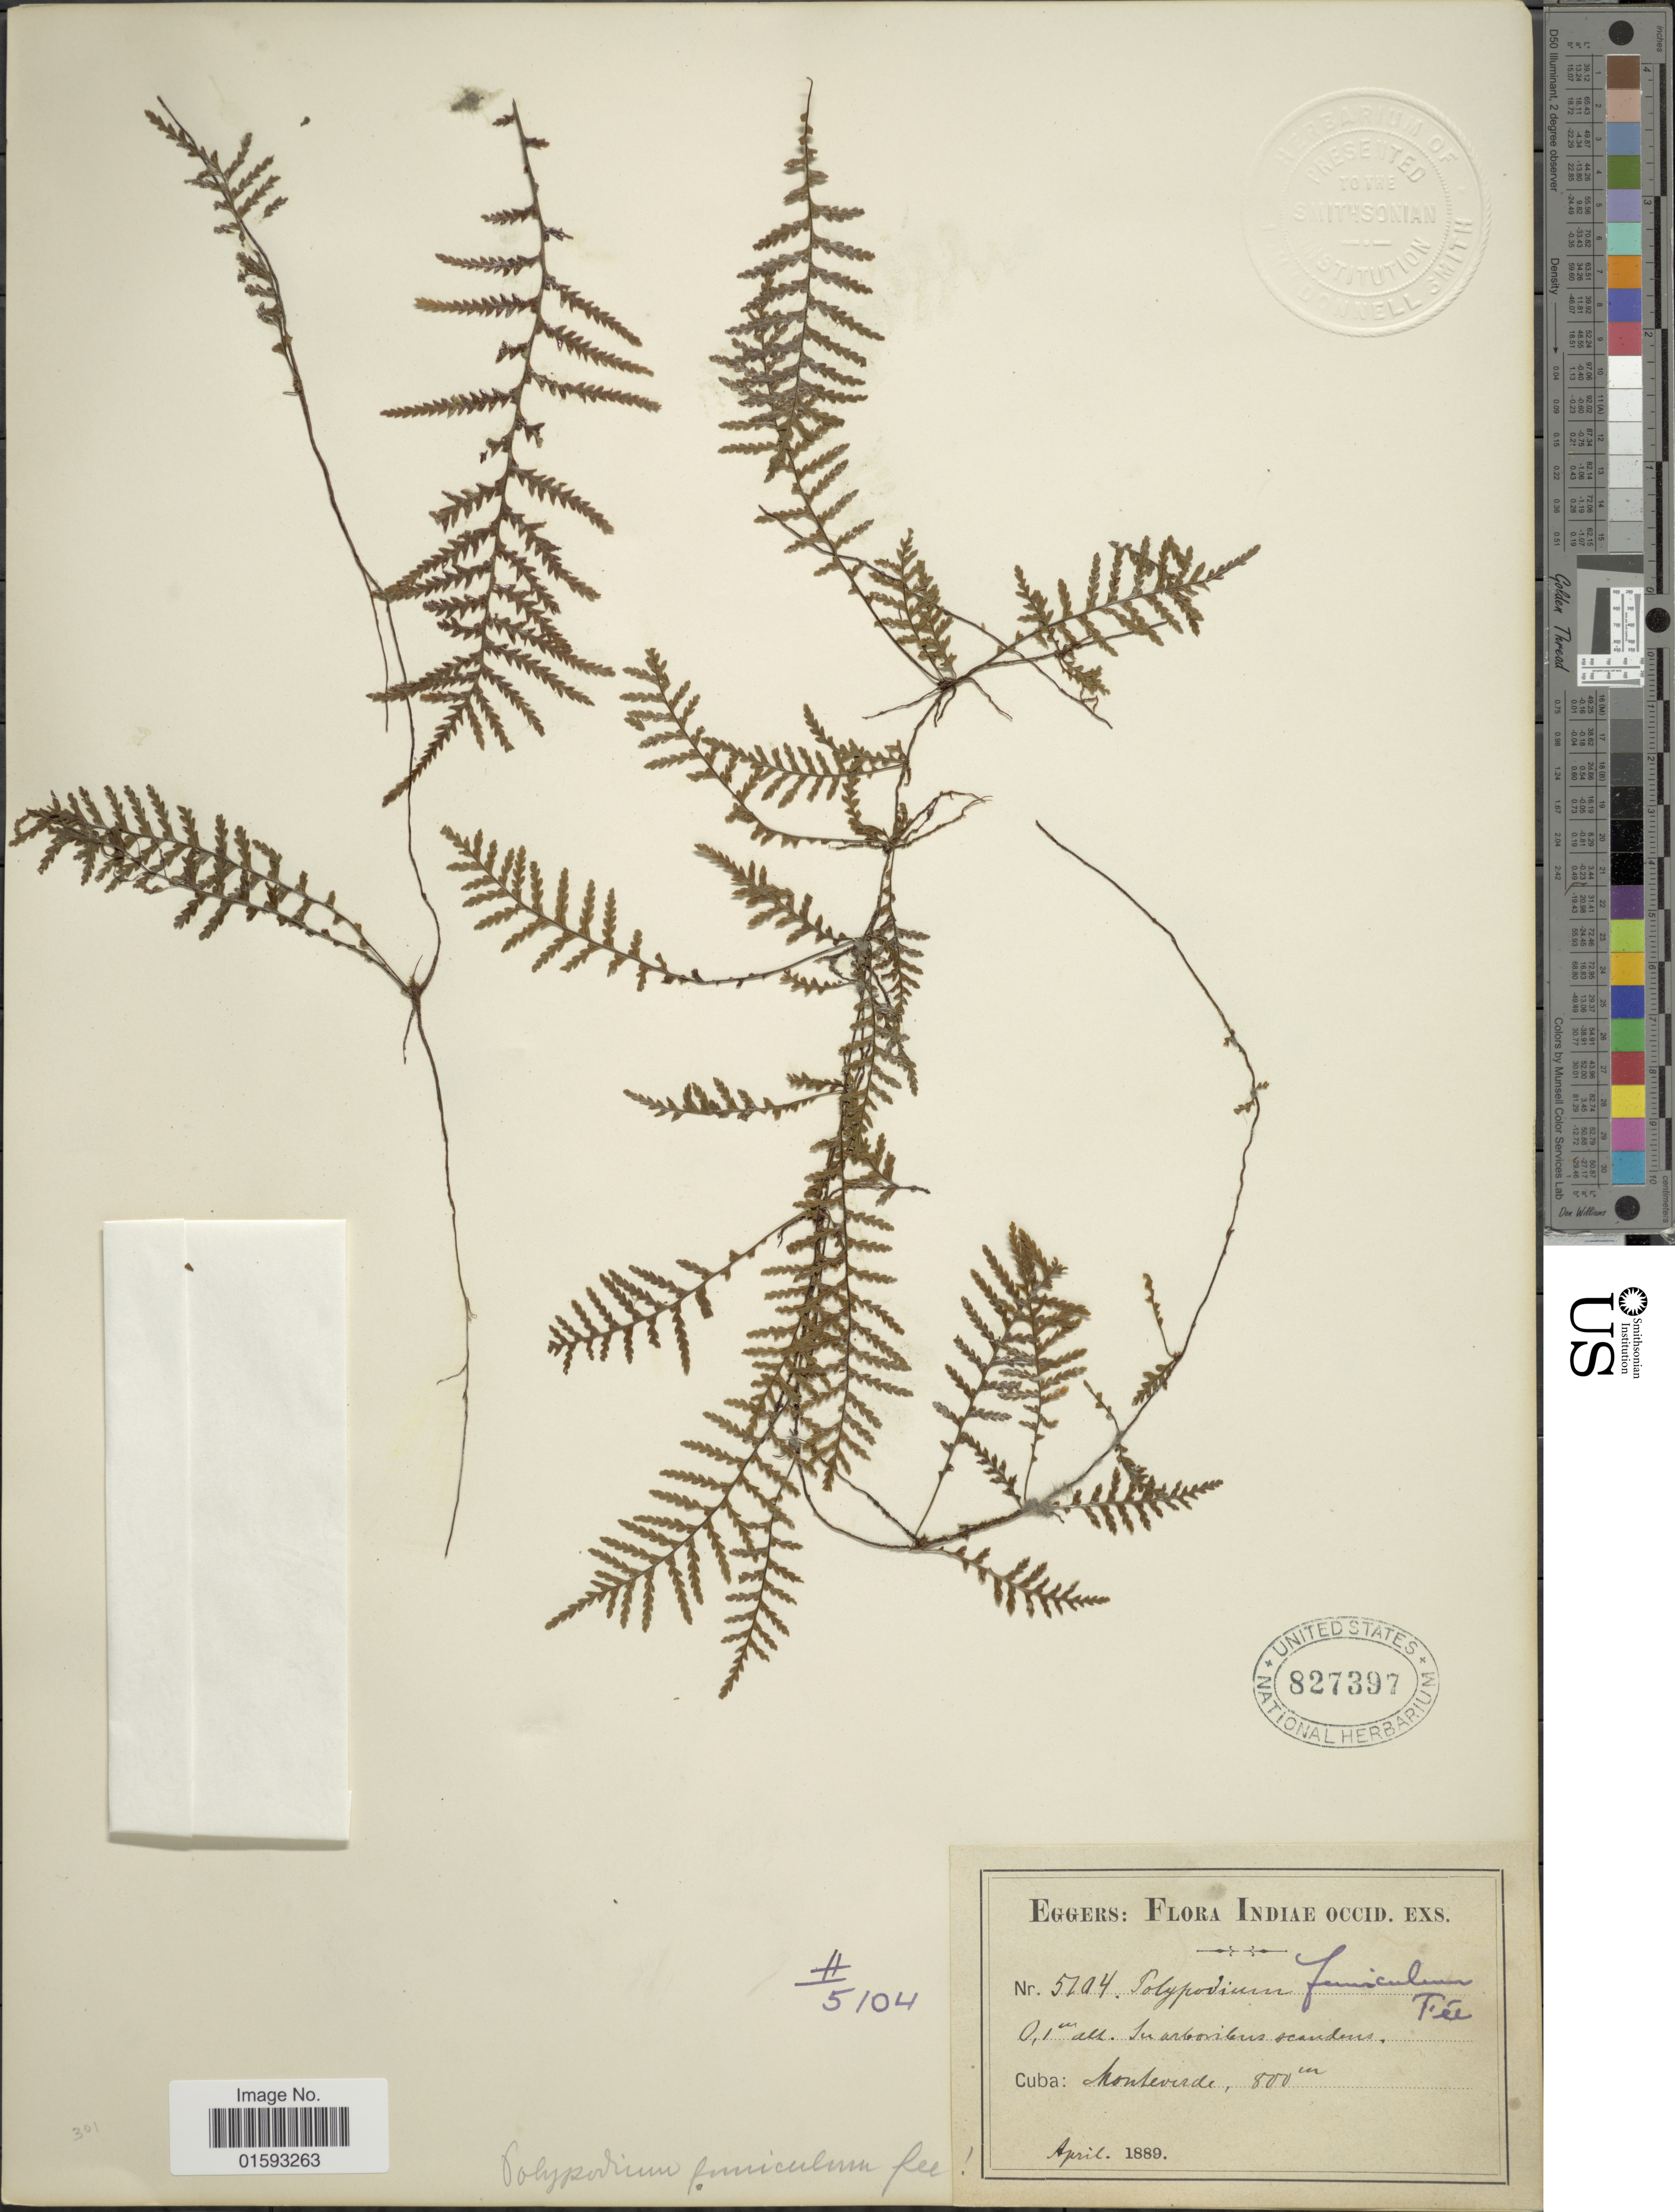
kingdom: Plantae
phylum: Tracheophyta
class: Polypodiopsida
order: Polypodiales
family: Polypodiaceae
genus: Pecluma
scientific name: Pecluma funicula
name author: (Fée) M.G. Price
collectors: -. Eggers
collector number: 5104*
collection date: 1889-04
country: Cuba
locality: Monteverde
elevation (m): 800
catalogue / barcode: US 827397